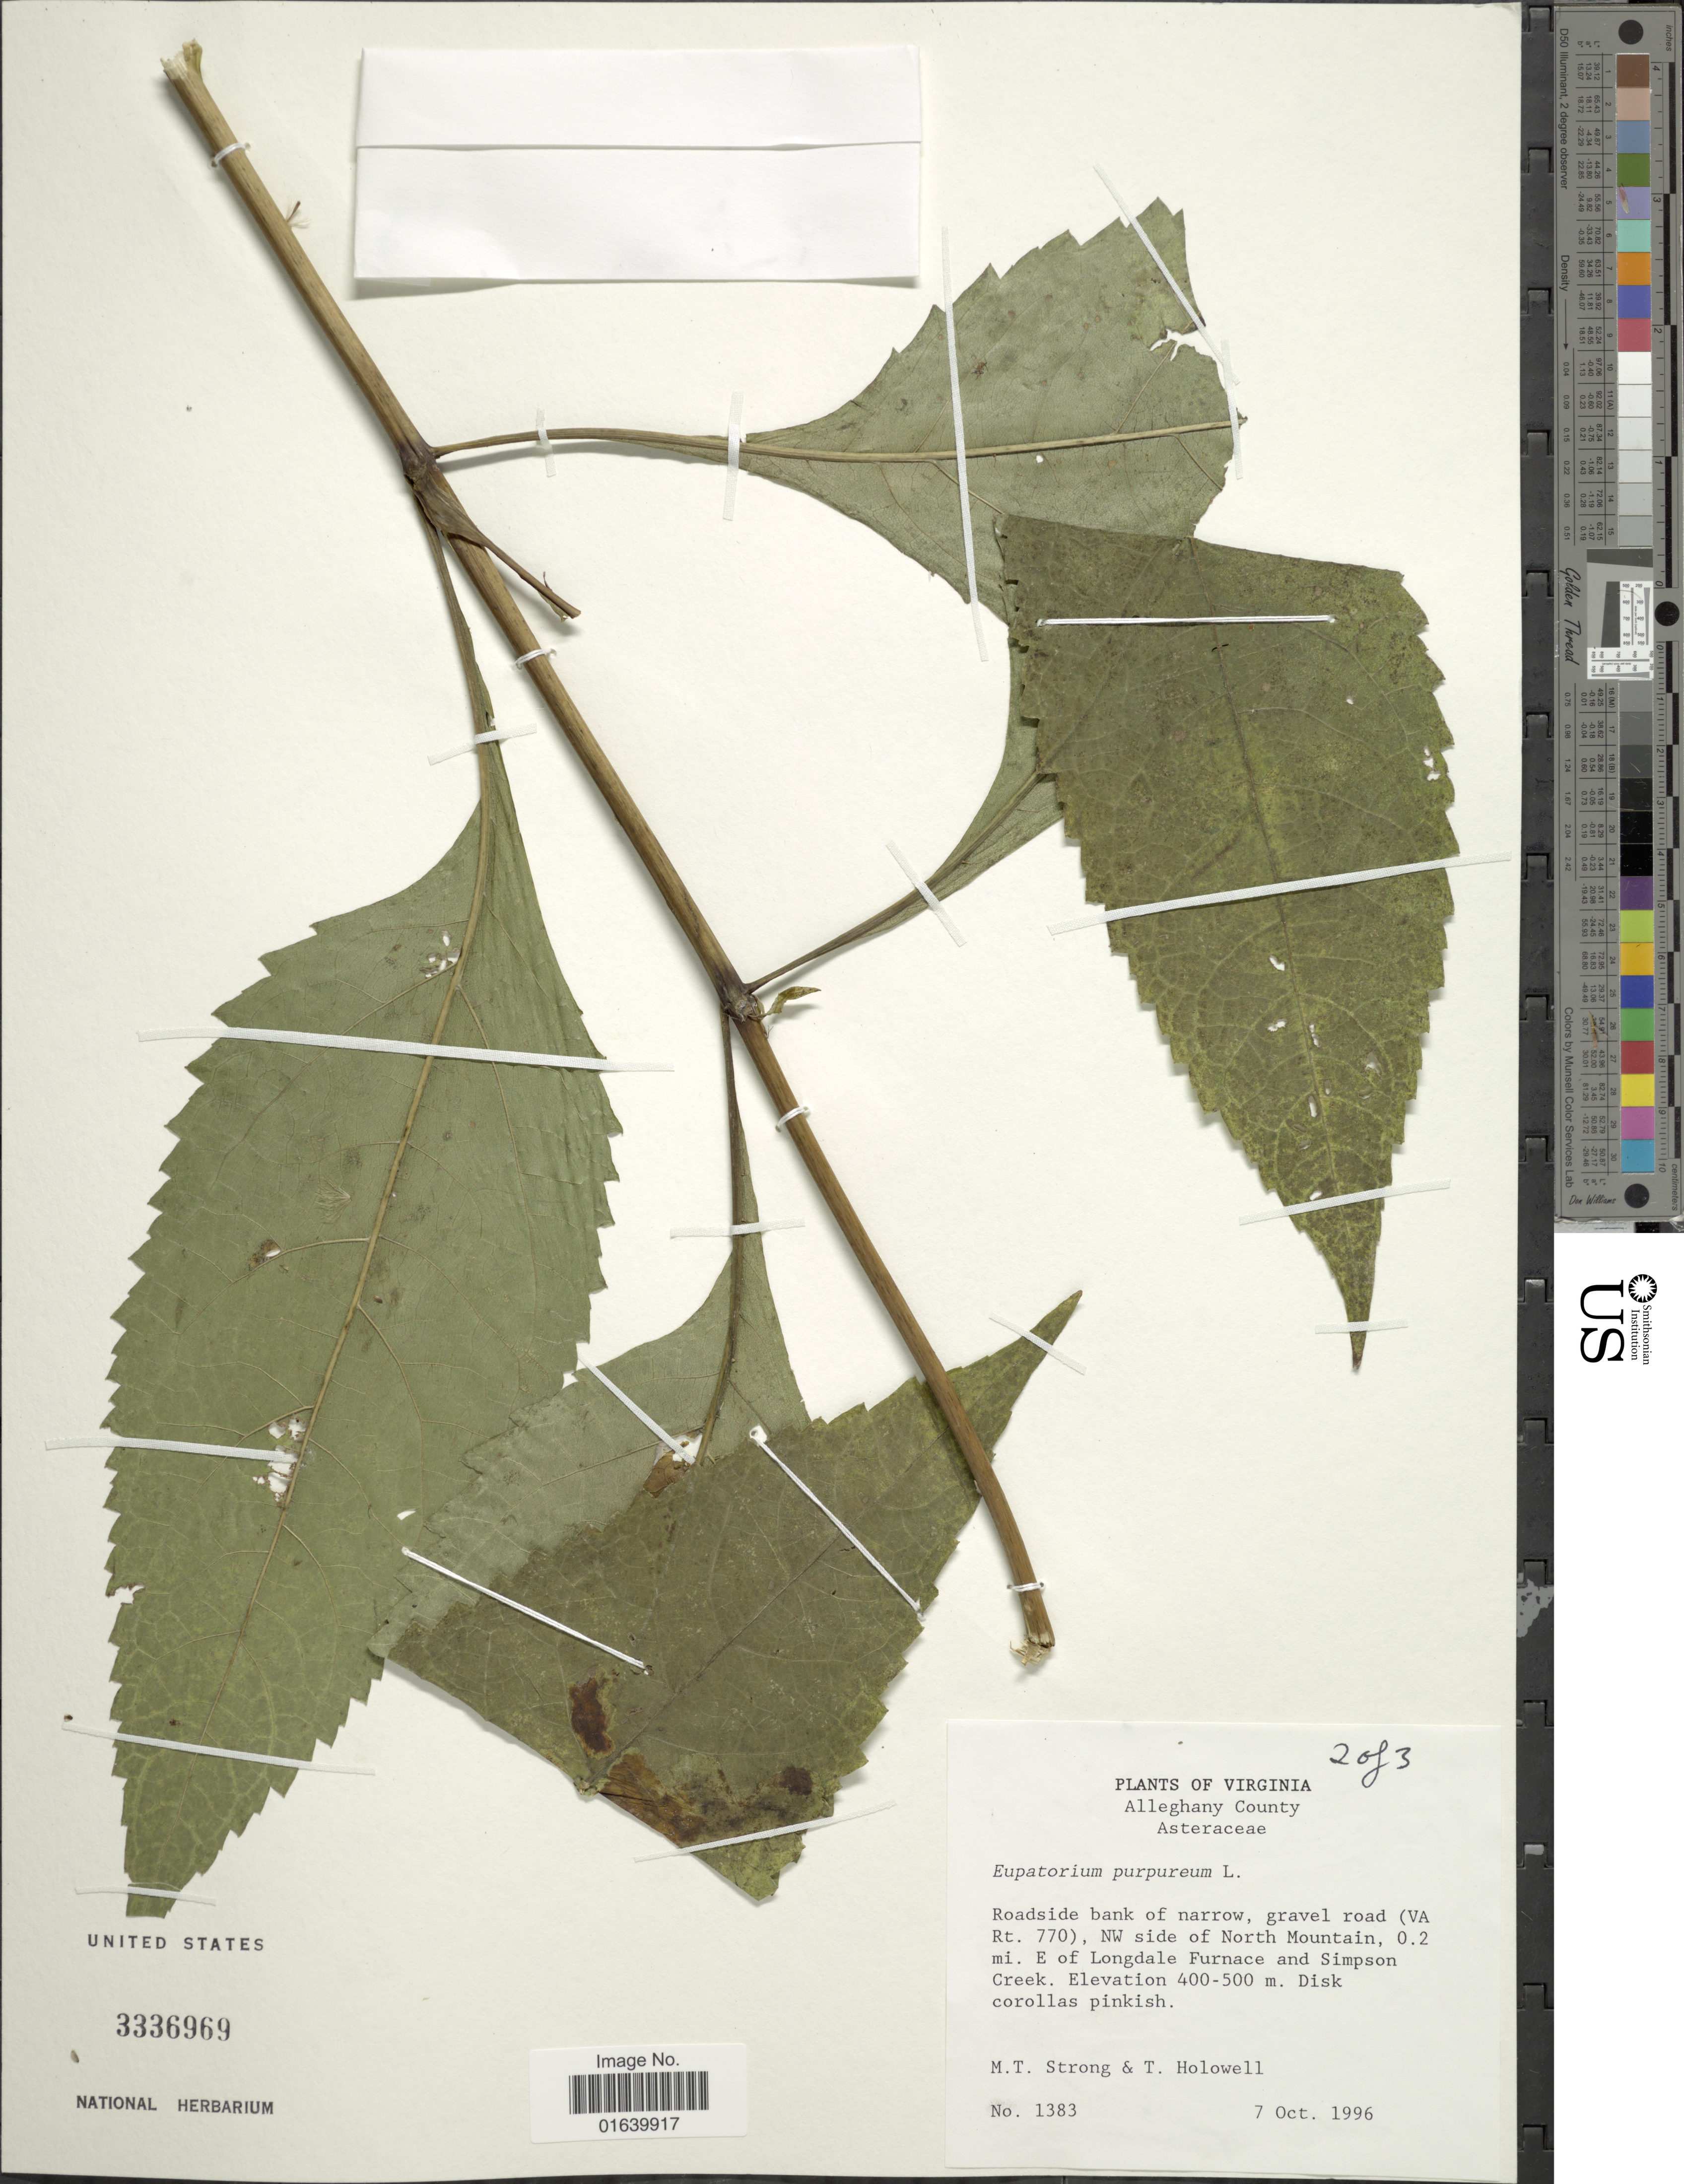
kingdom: Plantae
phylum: Tracheophyta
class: Magnoliopsida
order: Asterales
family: Asteraceae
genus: Eupatorium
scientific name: Eupatorium purpureum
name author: (L.) E.E. Lamont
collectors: M. T. Strong & T. Hollowell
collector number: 1383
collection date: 1996-10-07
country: United States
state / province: Virginia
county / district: Alleghany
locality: Virginia, Alleghany County, roadside bank of narrow, grvael road (VA Rt.770), NW side of North Mountains, 0.2 mi. E of Longdale Furnace and Simpson Creek.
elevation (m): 400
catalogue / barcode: US 3336969